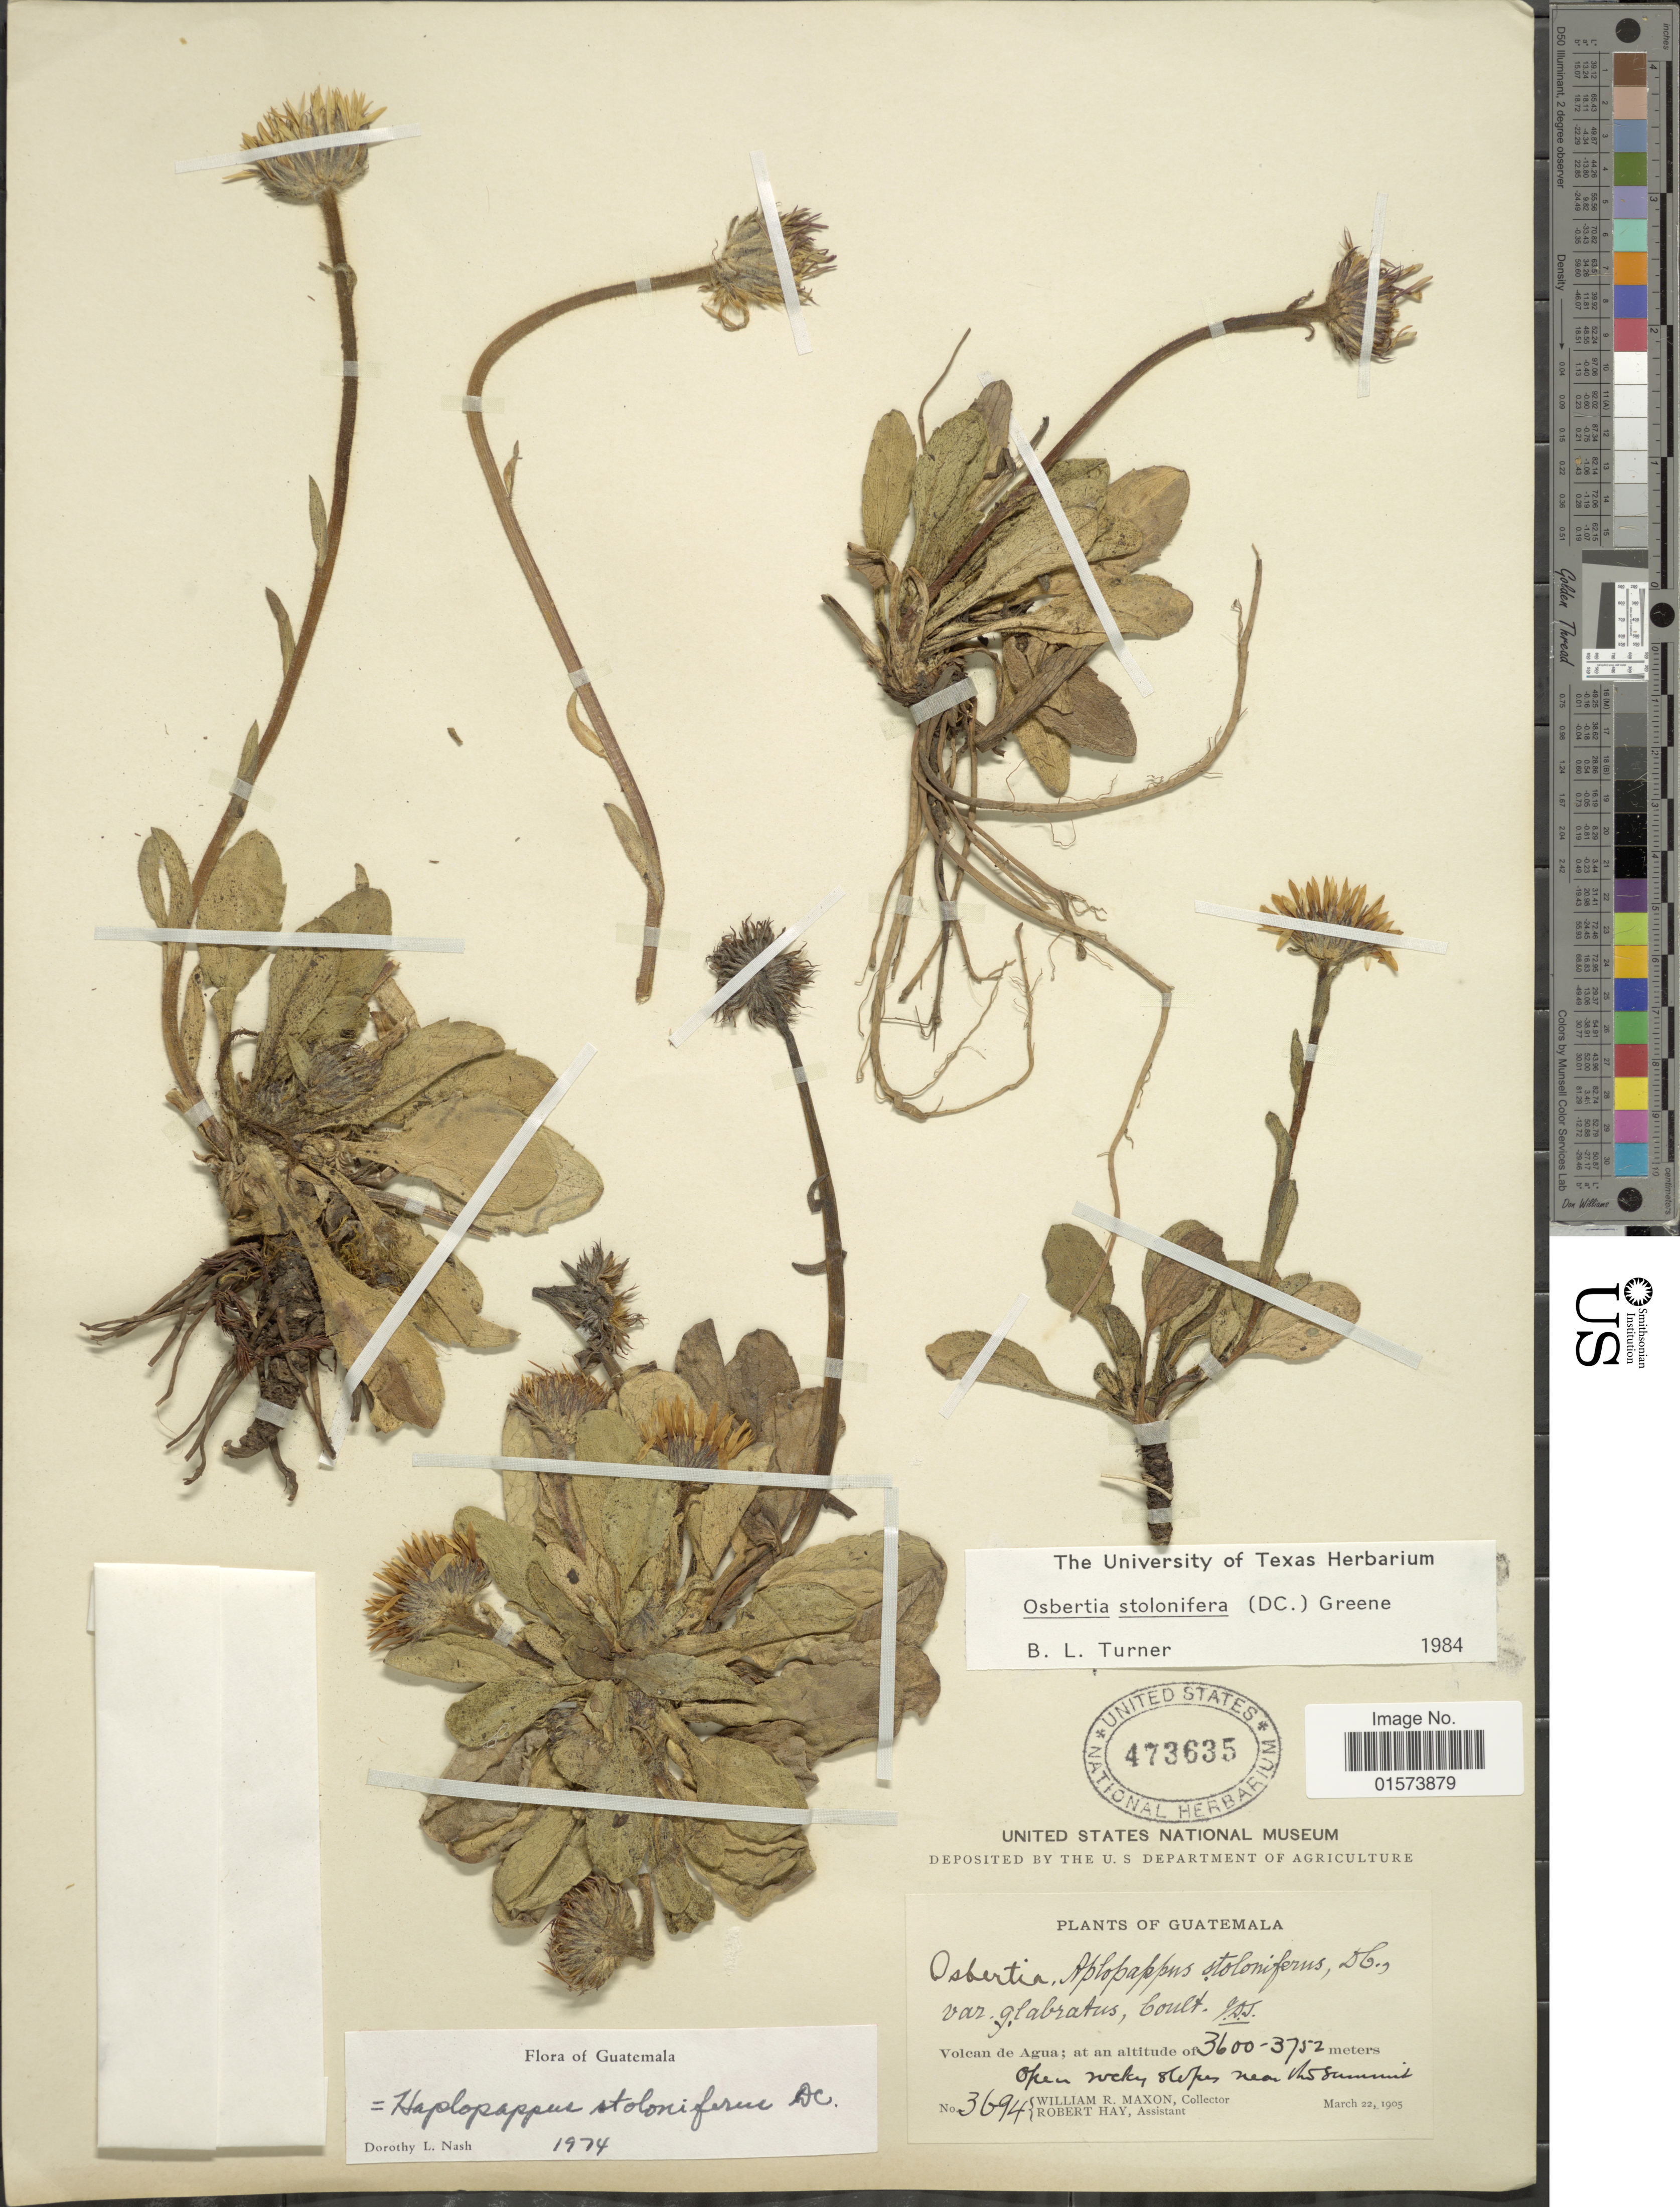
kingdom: Plantae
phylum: Tracheophyta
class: Magnoliopsida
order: Asterales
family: Asteraceae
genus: Osbertia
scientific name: Osbertia stolonifera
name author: (DC.) Greene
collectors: W. R. Maxon & R. H. Hay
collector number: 3694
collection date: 1905-03-22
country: Guatemala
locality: Volcan de Agua; open rocky slopes near Mtn. Summit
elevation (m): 3600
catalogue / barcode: US 473635